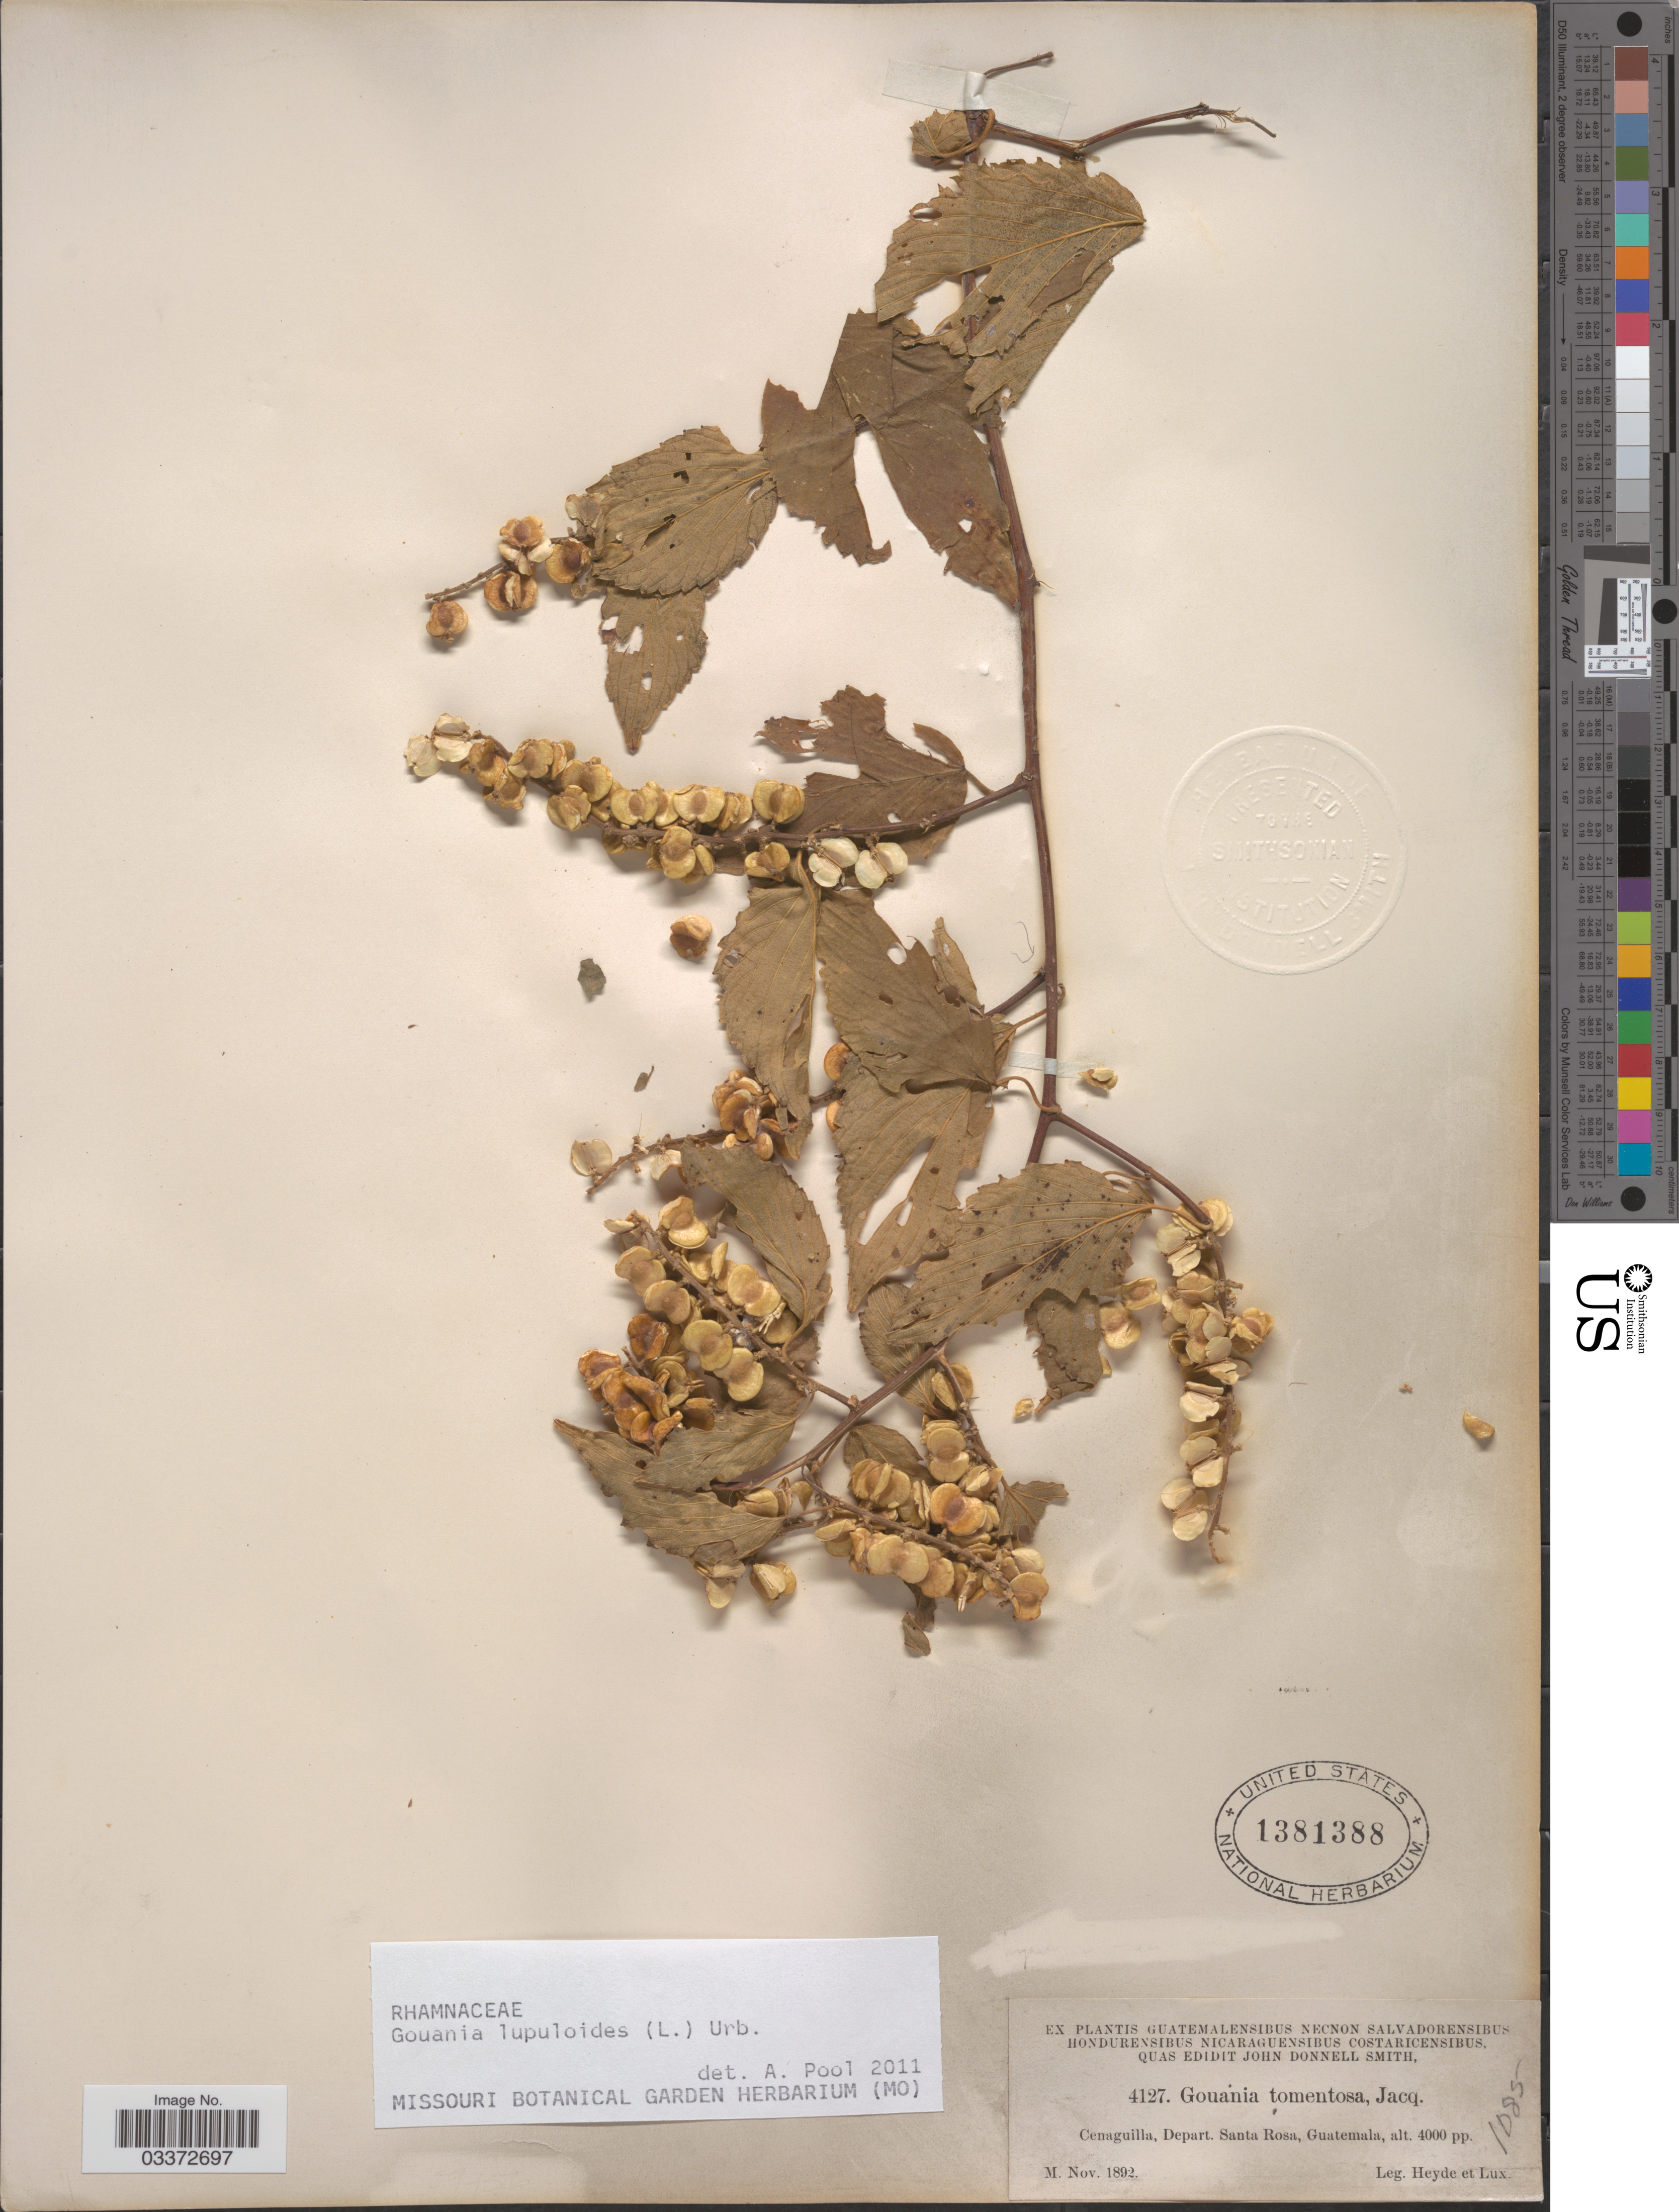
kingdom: Plantae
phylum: Tracheophyta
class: Magnoliopsida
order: Rosales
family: Rhamnaceae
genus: Gouania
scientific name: Gouania lupuloides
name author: (L.) Urb.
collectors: Heyde & Lux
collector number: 4127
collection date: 1892-11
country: Guatemala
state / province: Santa Rosa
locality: Cenaguilla, Depart. Santa Rosa.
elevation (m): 1219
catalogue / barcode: US 1381388